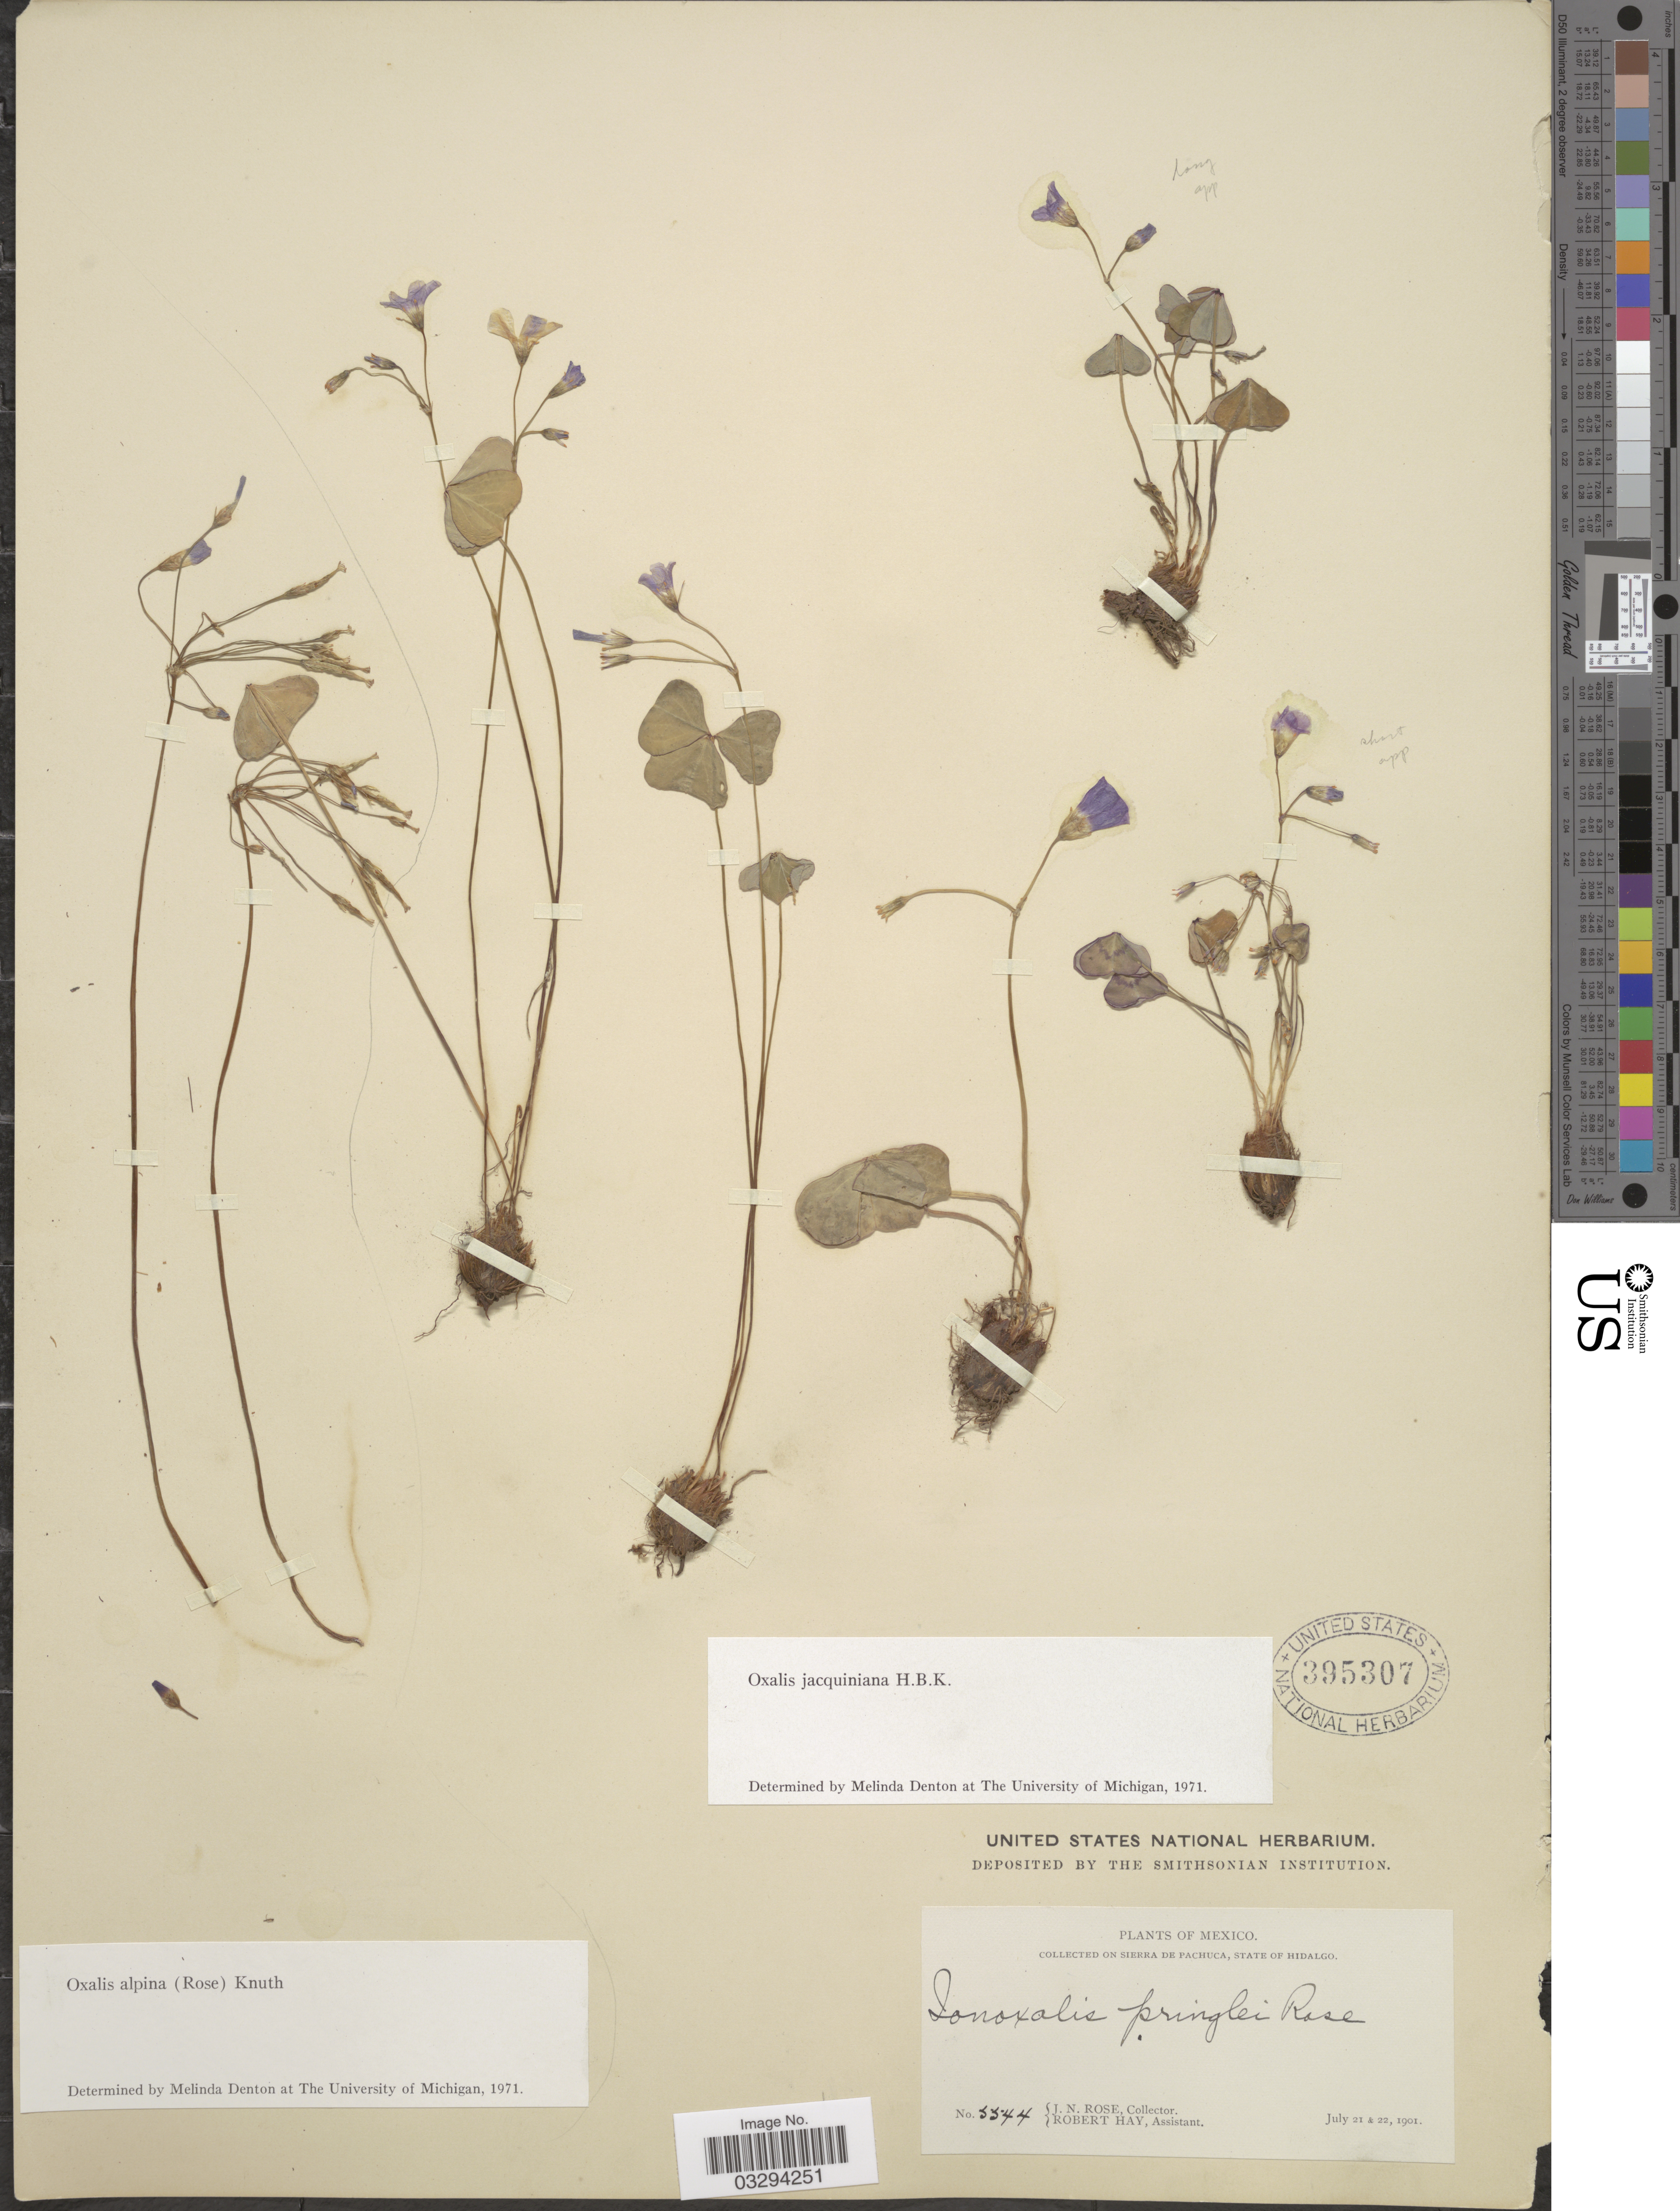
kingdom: Plantae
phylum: Tracheophyta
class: Magnoliopsida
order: Oxalidales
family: Oxalidaceae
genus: Oxalis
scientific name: Oxalis alpina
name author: (Rose) R. Knuth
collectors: J. N. Rose & R. Hay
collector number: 5544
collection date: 1901-07-21/1901-07-22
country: Mexico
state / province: Hidalgo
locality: On Sierra de Pachuca.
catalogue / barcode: US 395307